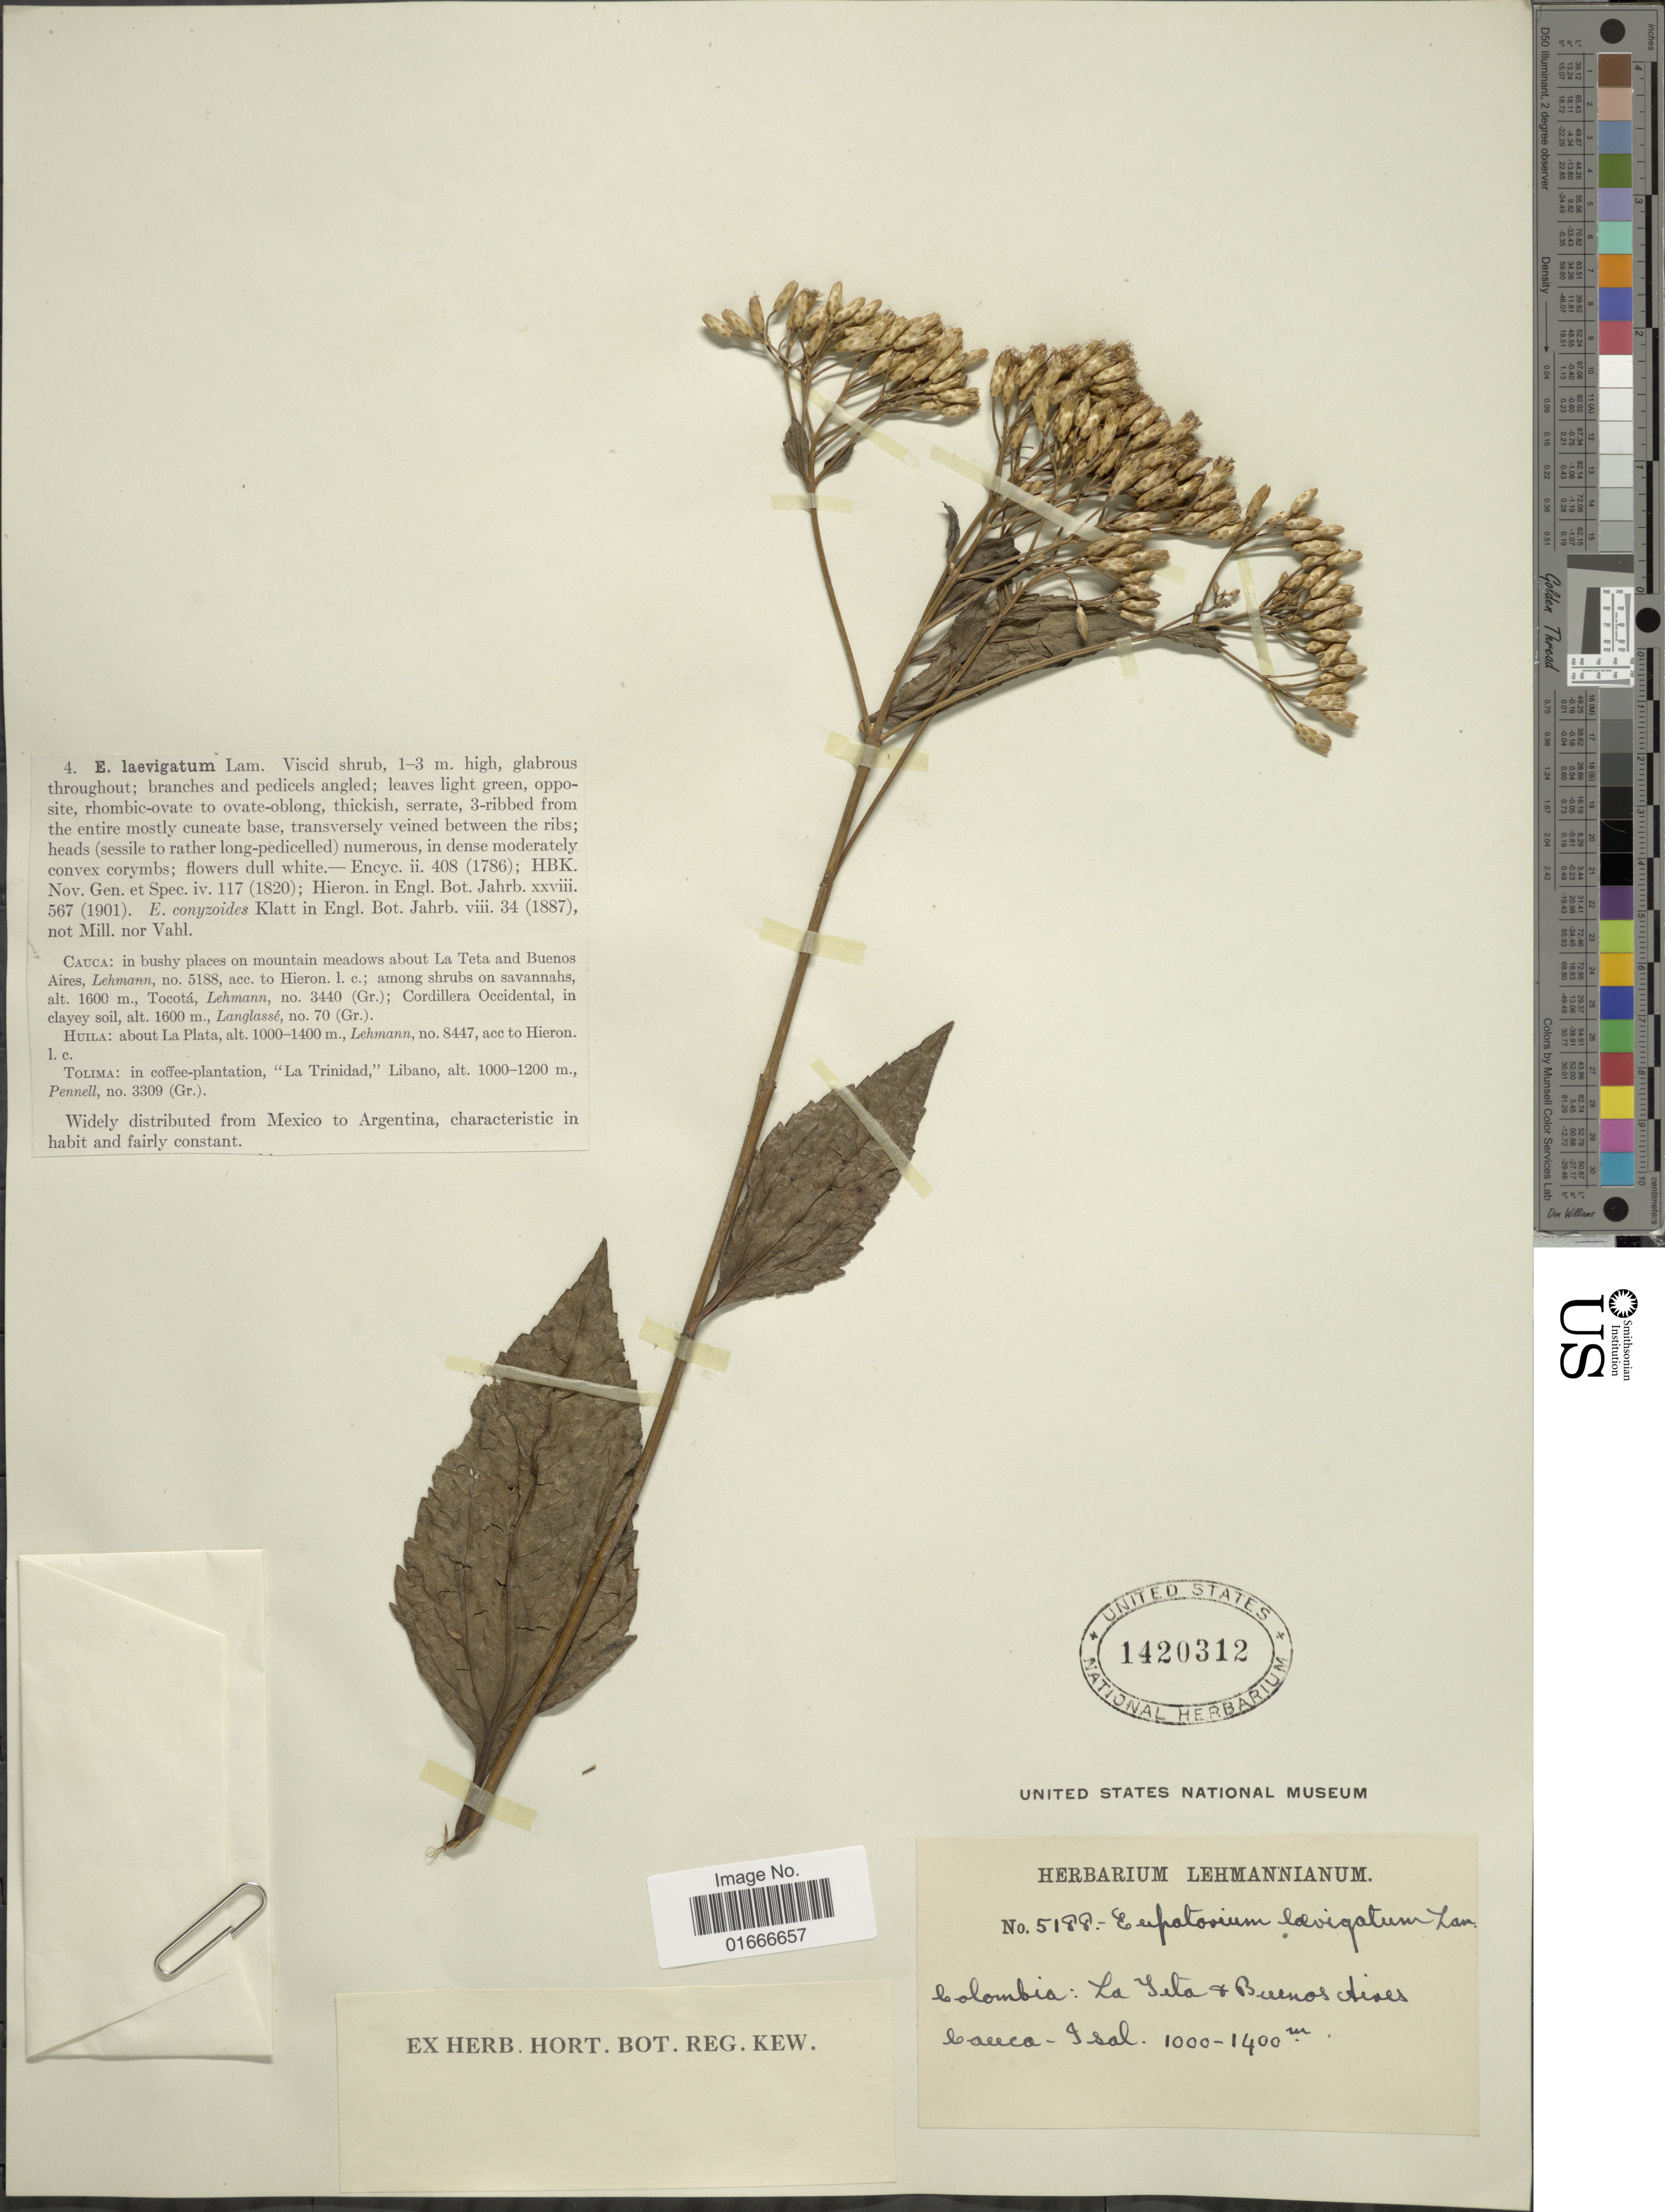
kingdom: Plantae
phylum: Tracheophyta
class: Magnoliopsida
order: Asterales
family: Asteraceae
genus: Chromolaena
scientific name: Chromolaena laevigata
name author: (Lam.) R.M. King & H. Rob.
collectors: ex herb. Lehmannianum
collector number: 5188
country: Colombia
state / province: Cauca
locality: La Sela + Buenos Aires, Cauca-Isal [interpreted]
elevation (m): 1000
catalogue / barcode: US 1420312